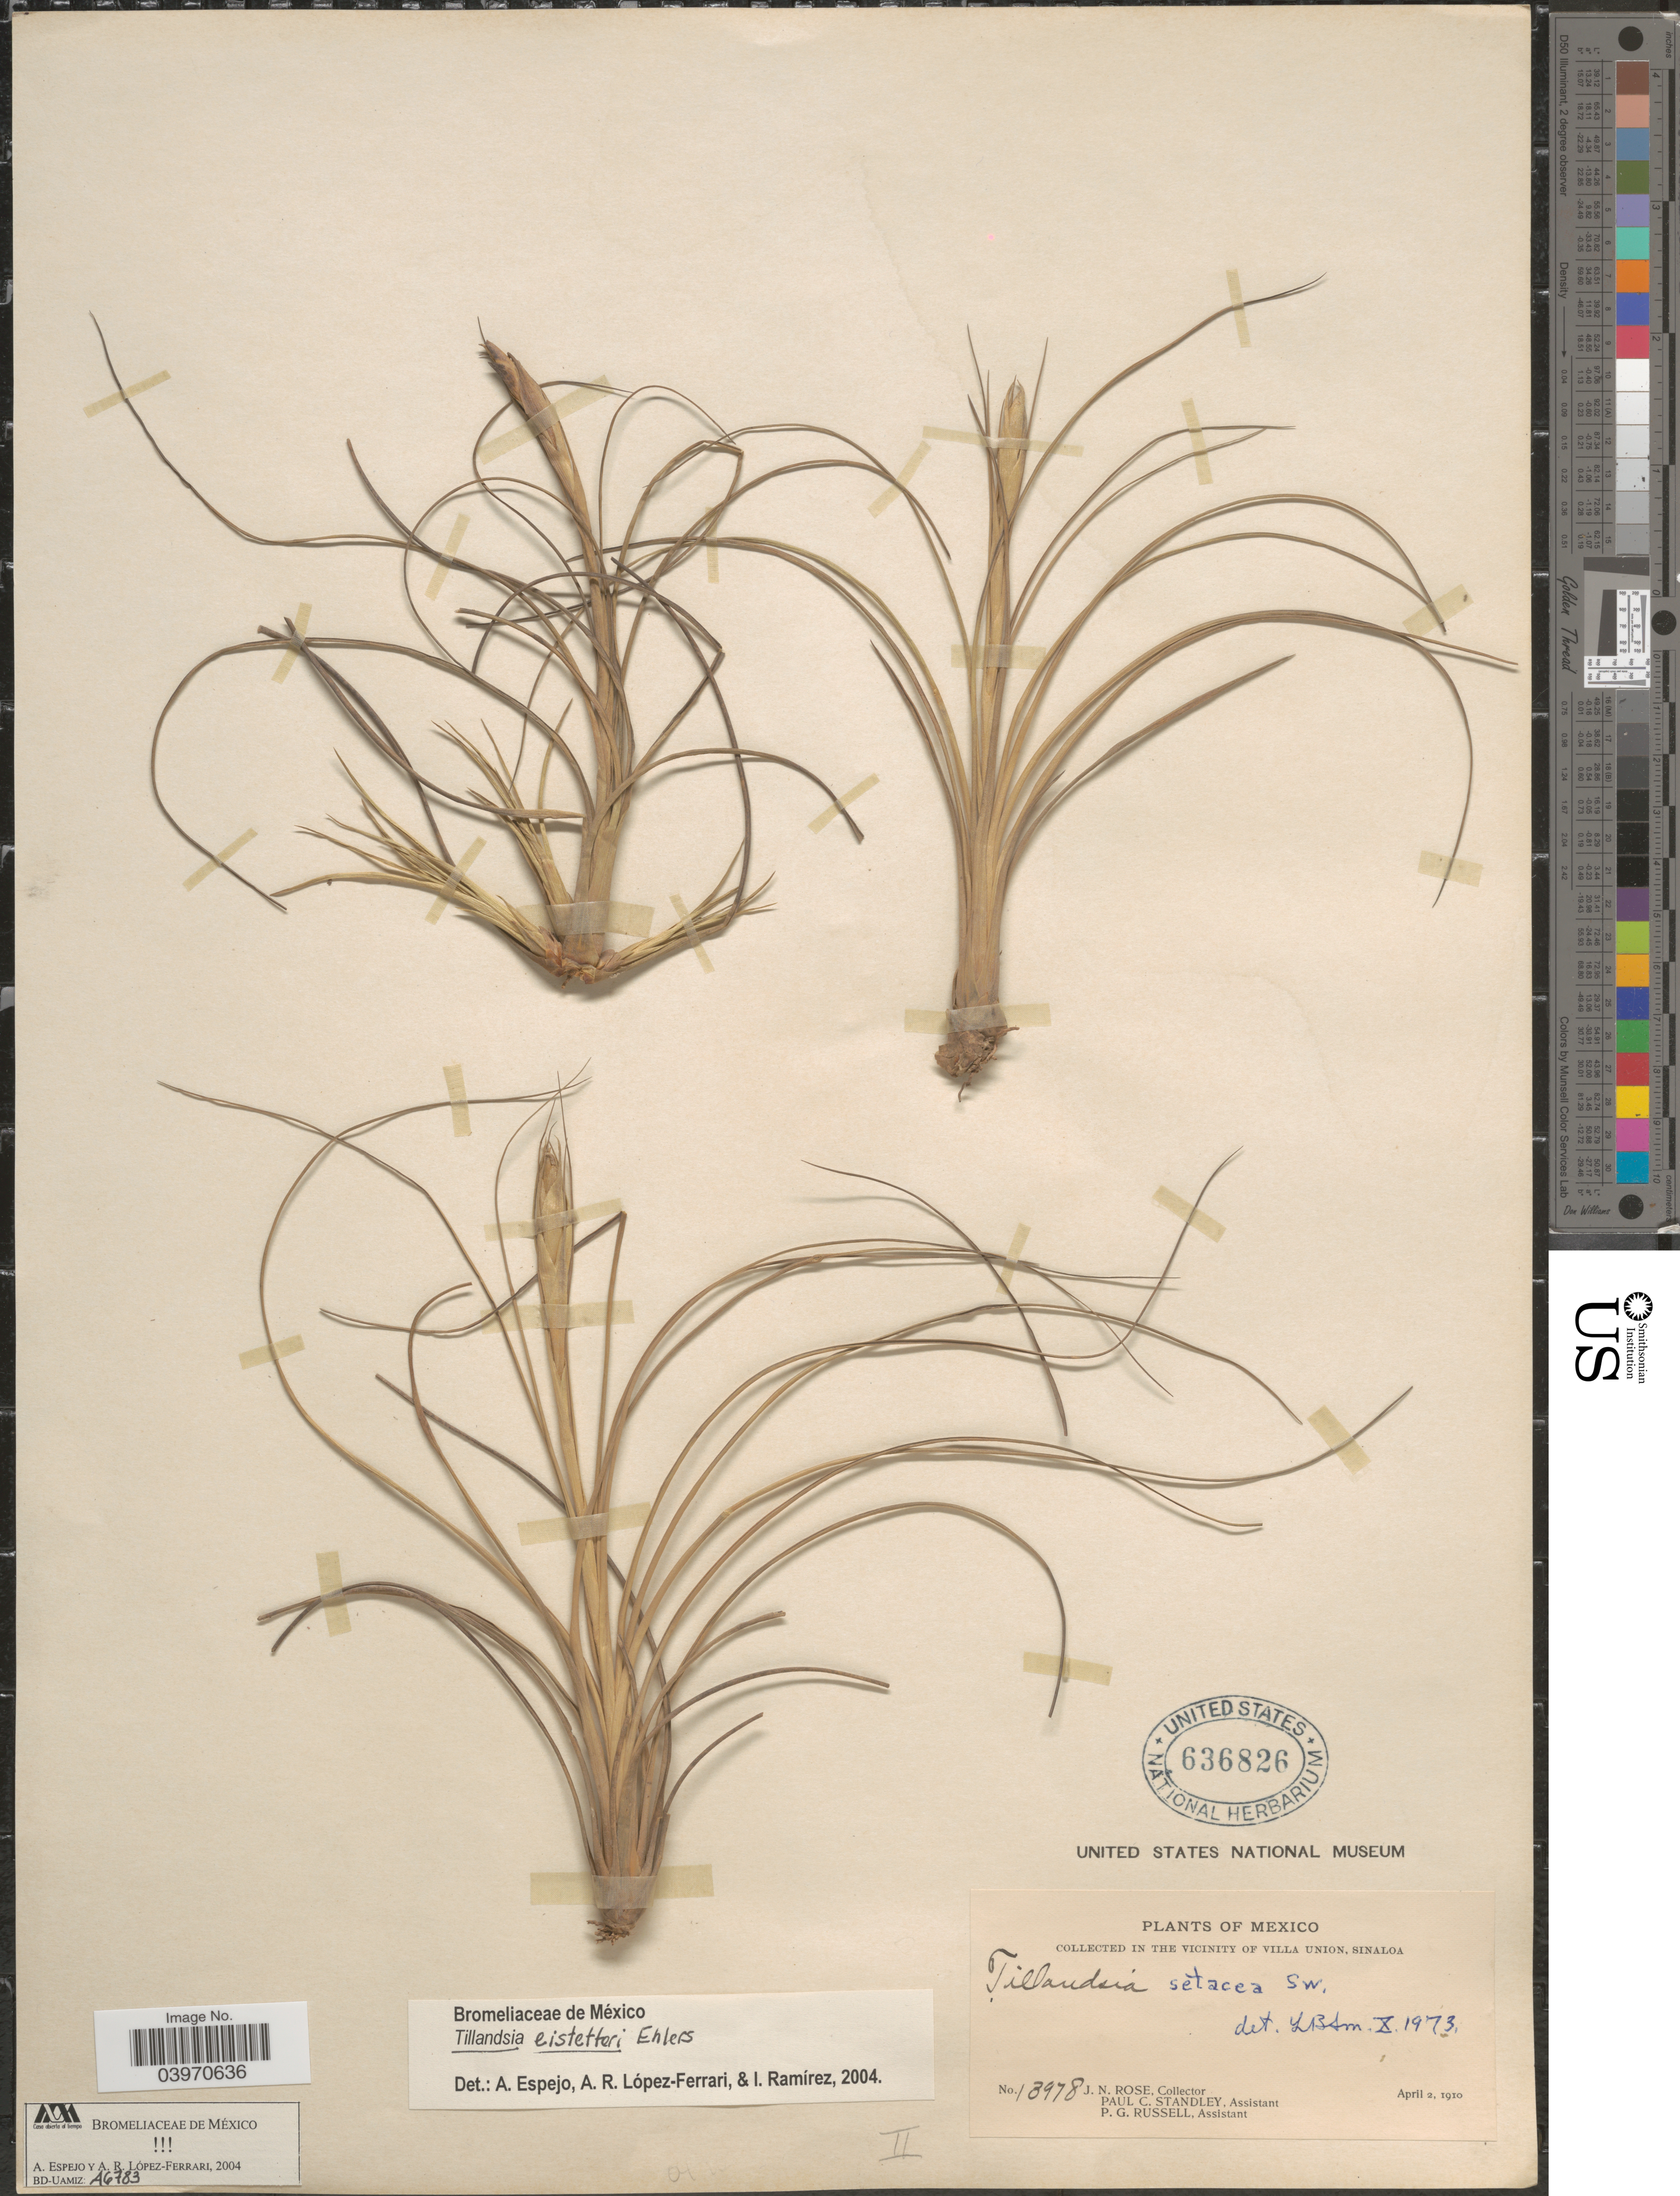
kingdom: Plantae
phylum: Tracheophyta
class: Liliopsida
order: Poales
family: Bromeliaceae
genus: Tillandsia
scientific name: Tillandsia eistetteri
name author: Ehlers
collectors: J. N. Rose, P. C. Standley & P. G. Russell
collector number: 13978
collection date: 1910-04-02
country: Mexico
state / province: Sinaloa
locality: In the vicinity of Villa Union.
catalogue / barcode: US 636826